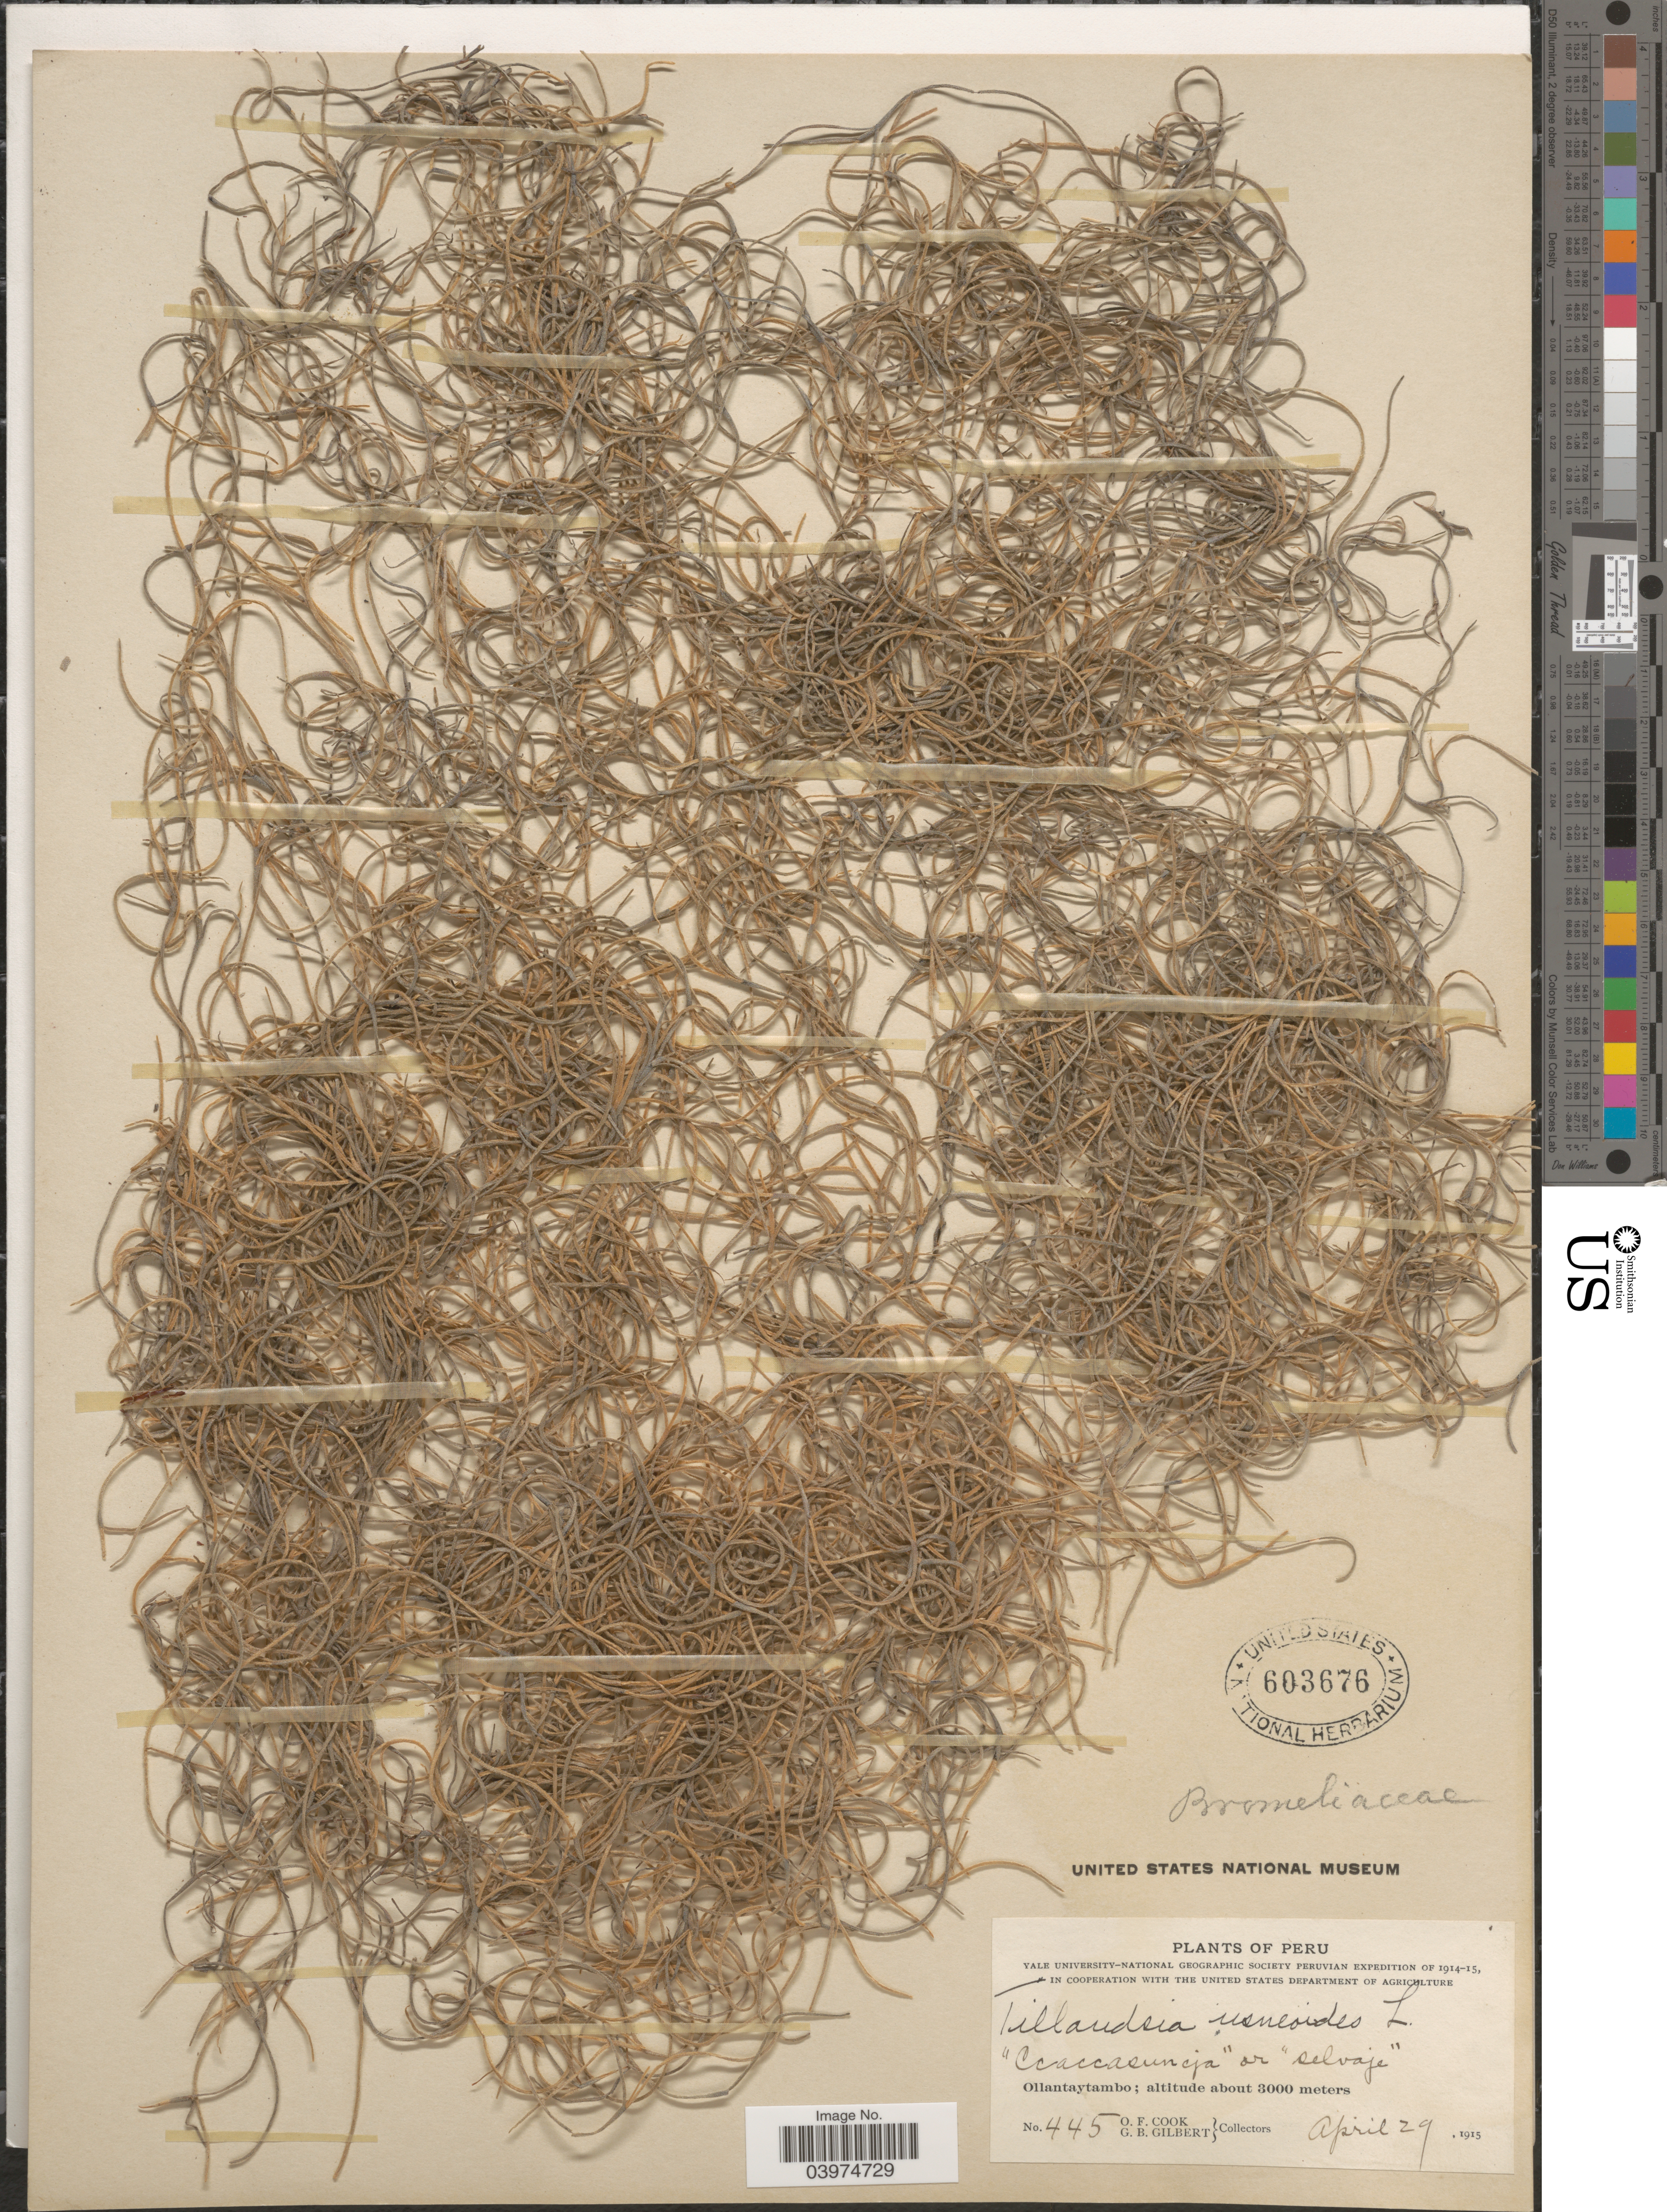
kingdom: Plantae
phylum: Tracheophyta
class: Liliopsida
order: Poales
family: Bromeliaceae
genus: Tillandsia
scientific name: Tillandsia usneoides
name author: (L.) L.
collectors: O. F. Cook & G. B. Gilbert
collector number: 445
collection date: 1915-04-29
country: Peru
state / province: Cusco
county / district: Urubamba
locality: Ollantaytambo.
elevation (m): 3000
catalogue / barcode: US 603676